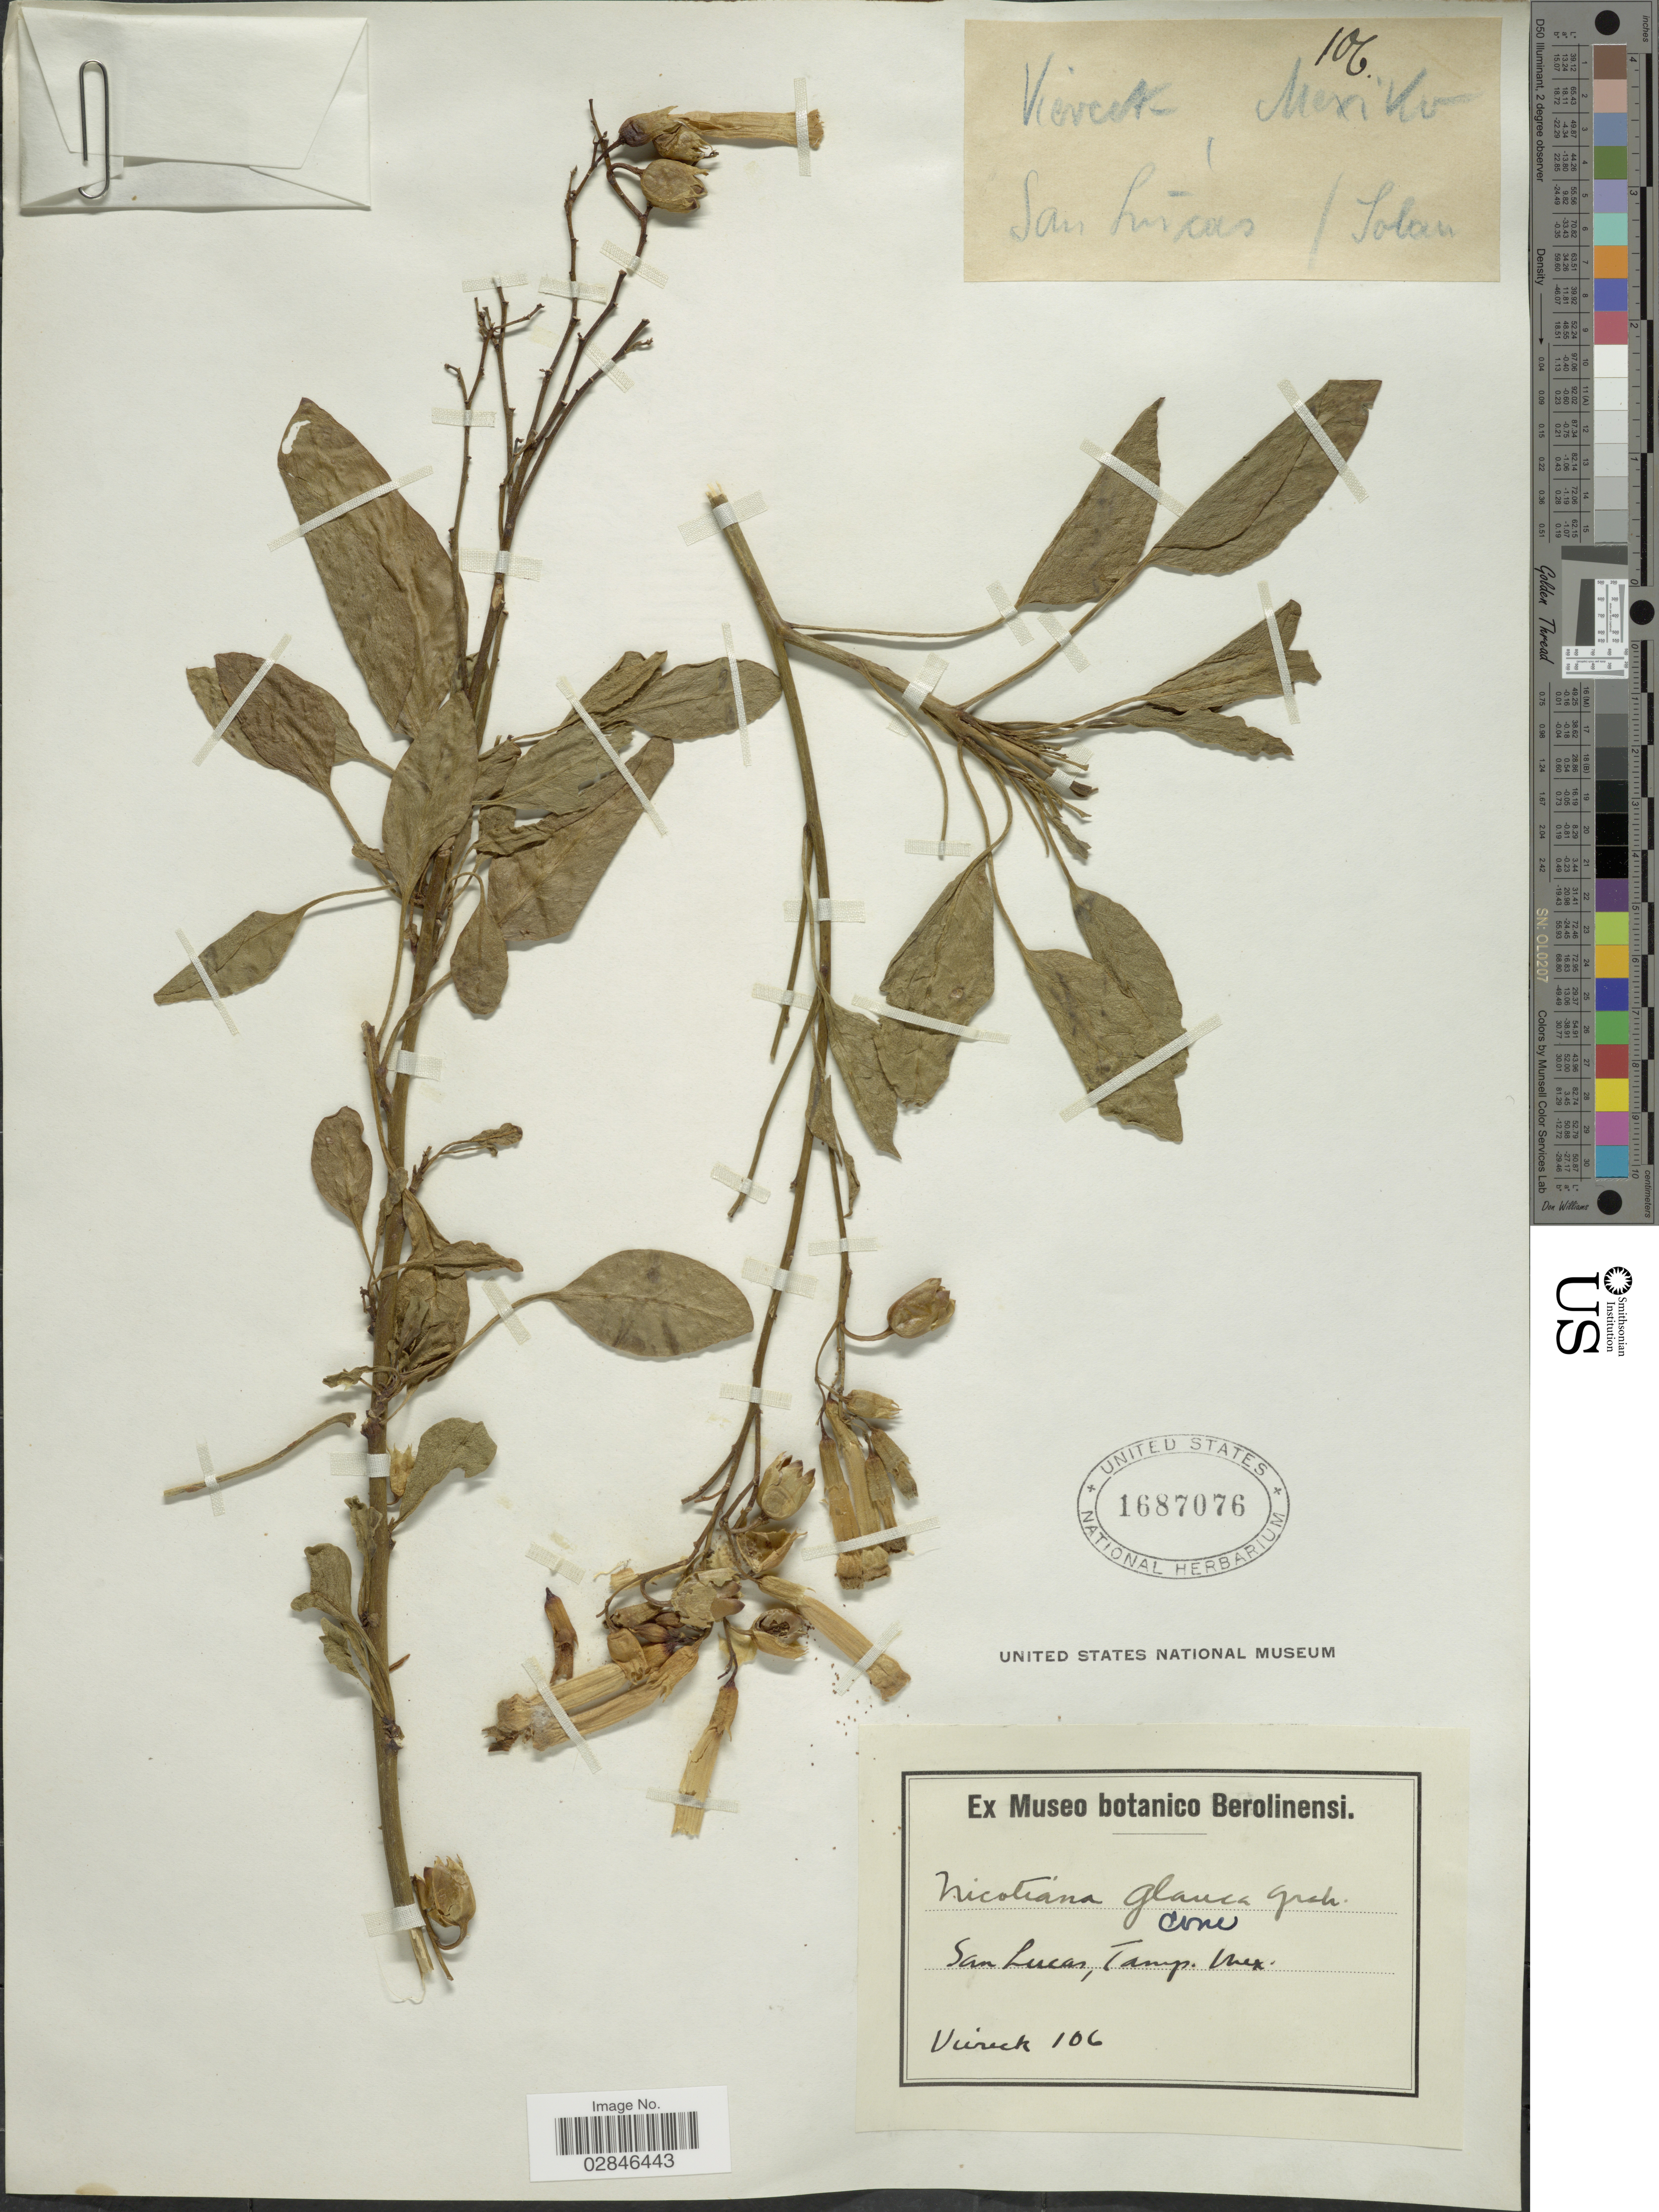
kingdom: Plantae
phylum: Tracheophyta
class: Magnoliopsida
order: Solanales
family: Solanaceae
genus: Nicotiana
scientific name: Nicotiana glauca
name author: Graham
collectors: -. Viereck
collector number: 106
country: Mexico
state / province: Tamaulipas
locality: San Lucas.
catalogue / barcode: US 1687076